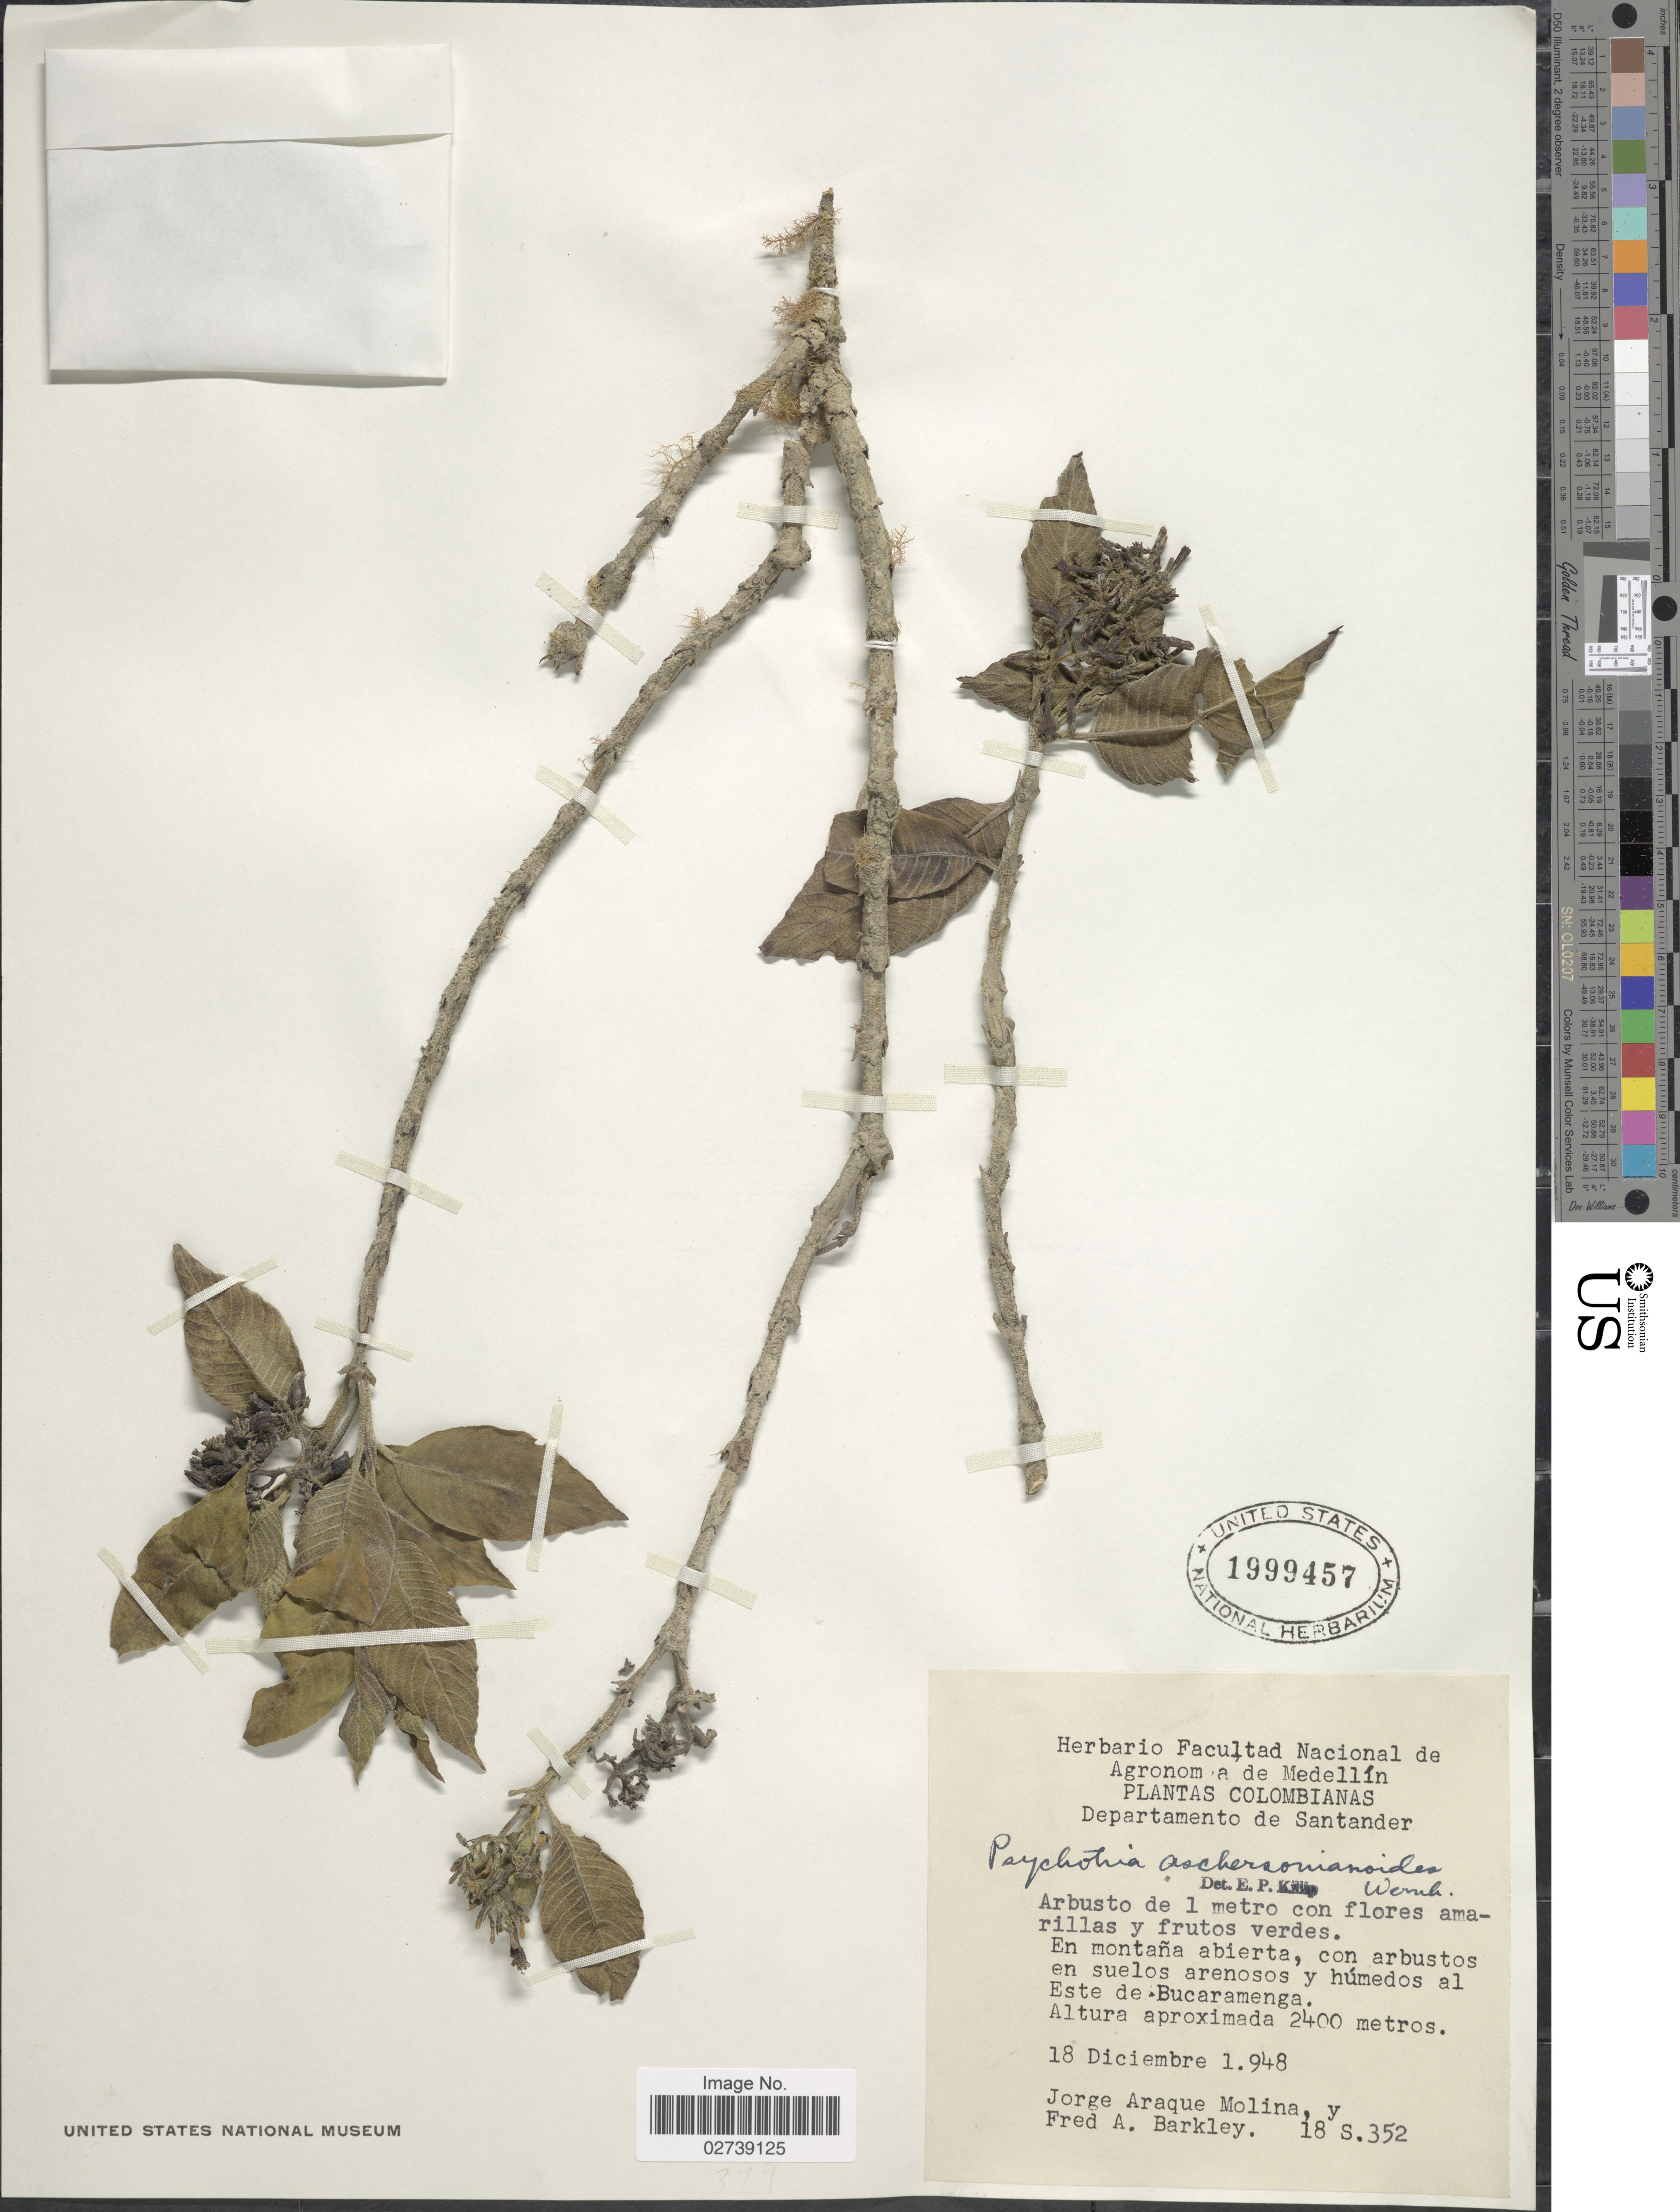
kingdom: Plantae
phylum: Tracheophyta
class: Magnoliopsida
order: Gentianales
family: Rubiaceae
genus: Palicourea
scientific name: Palicourea aschersonianoides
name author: Steyerm.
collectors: J. Araque Molina & F. A. Barkley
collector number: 18S352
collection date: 1948-12-18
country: Colombia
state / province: Santander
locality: Departamento de Santander. En montana abierta, con arbustos en suelos arenosos y humedos al Este de Bucaramenga.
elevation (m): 2400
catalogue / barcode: US 1999457